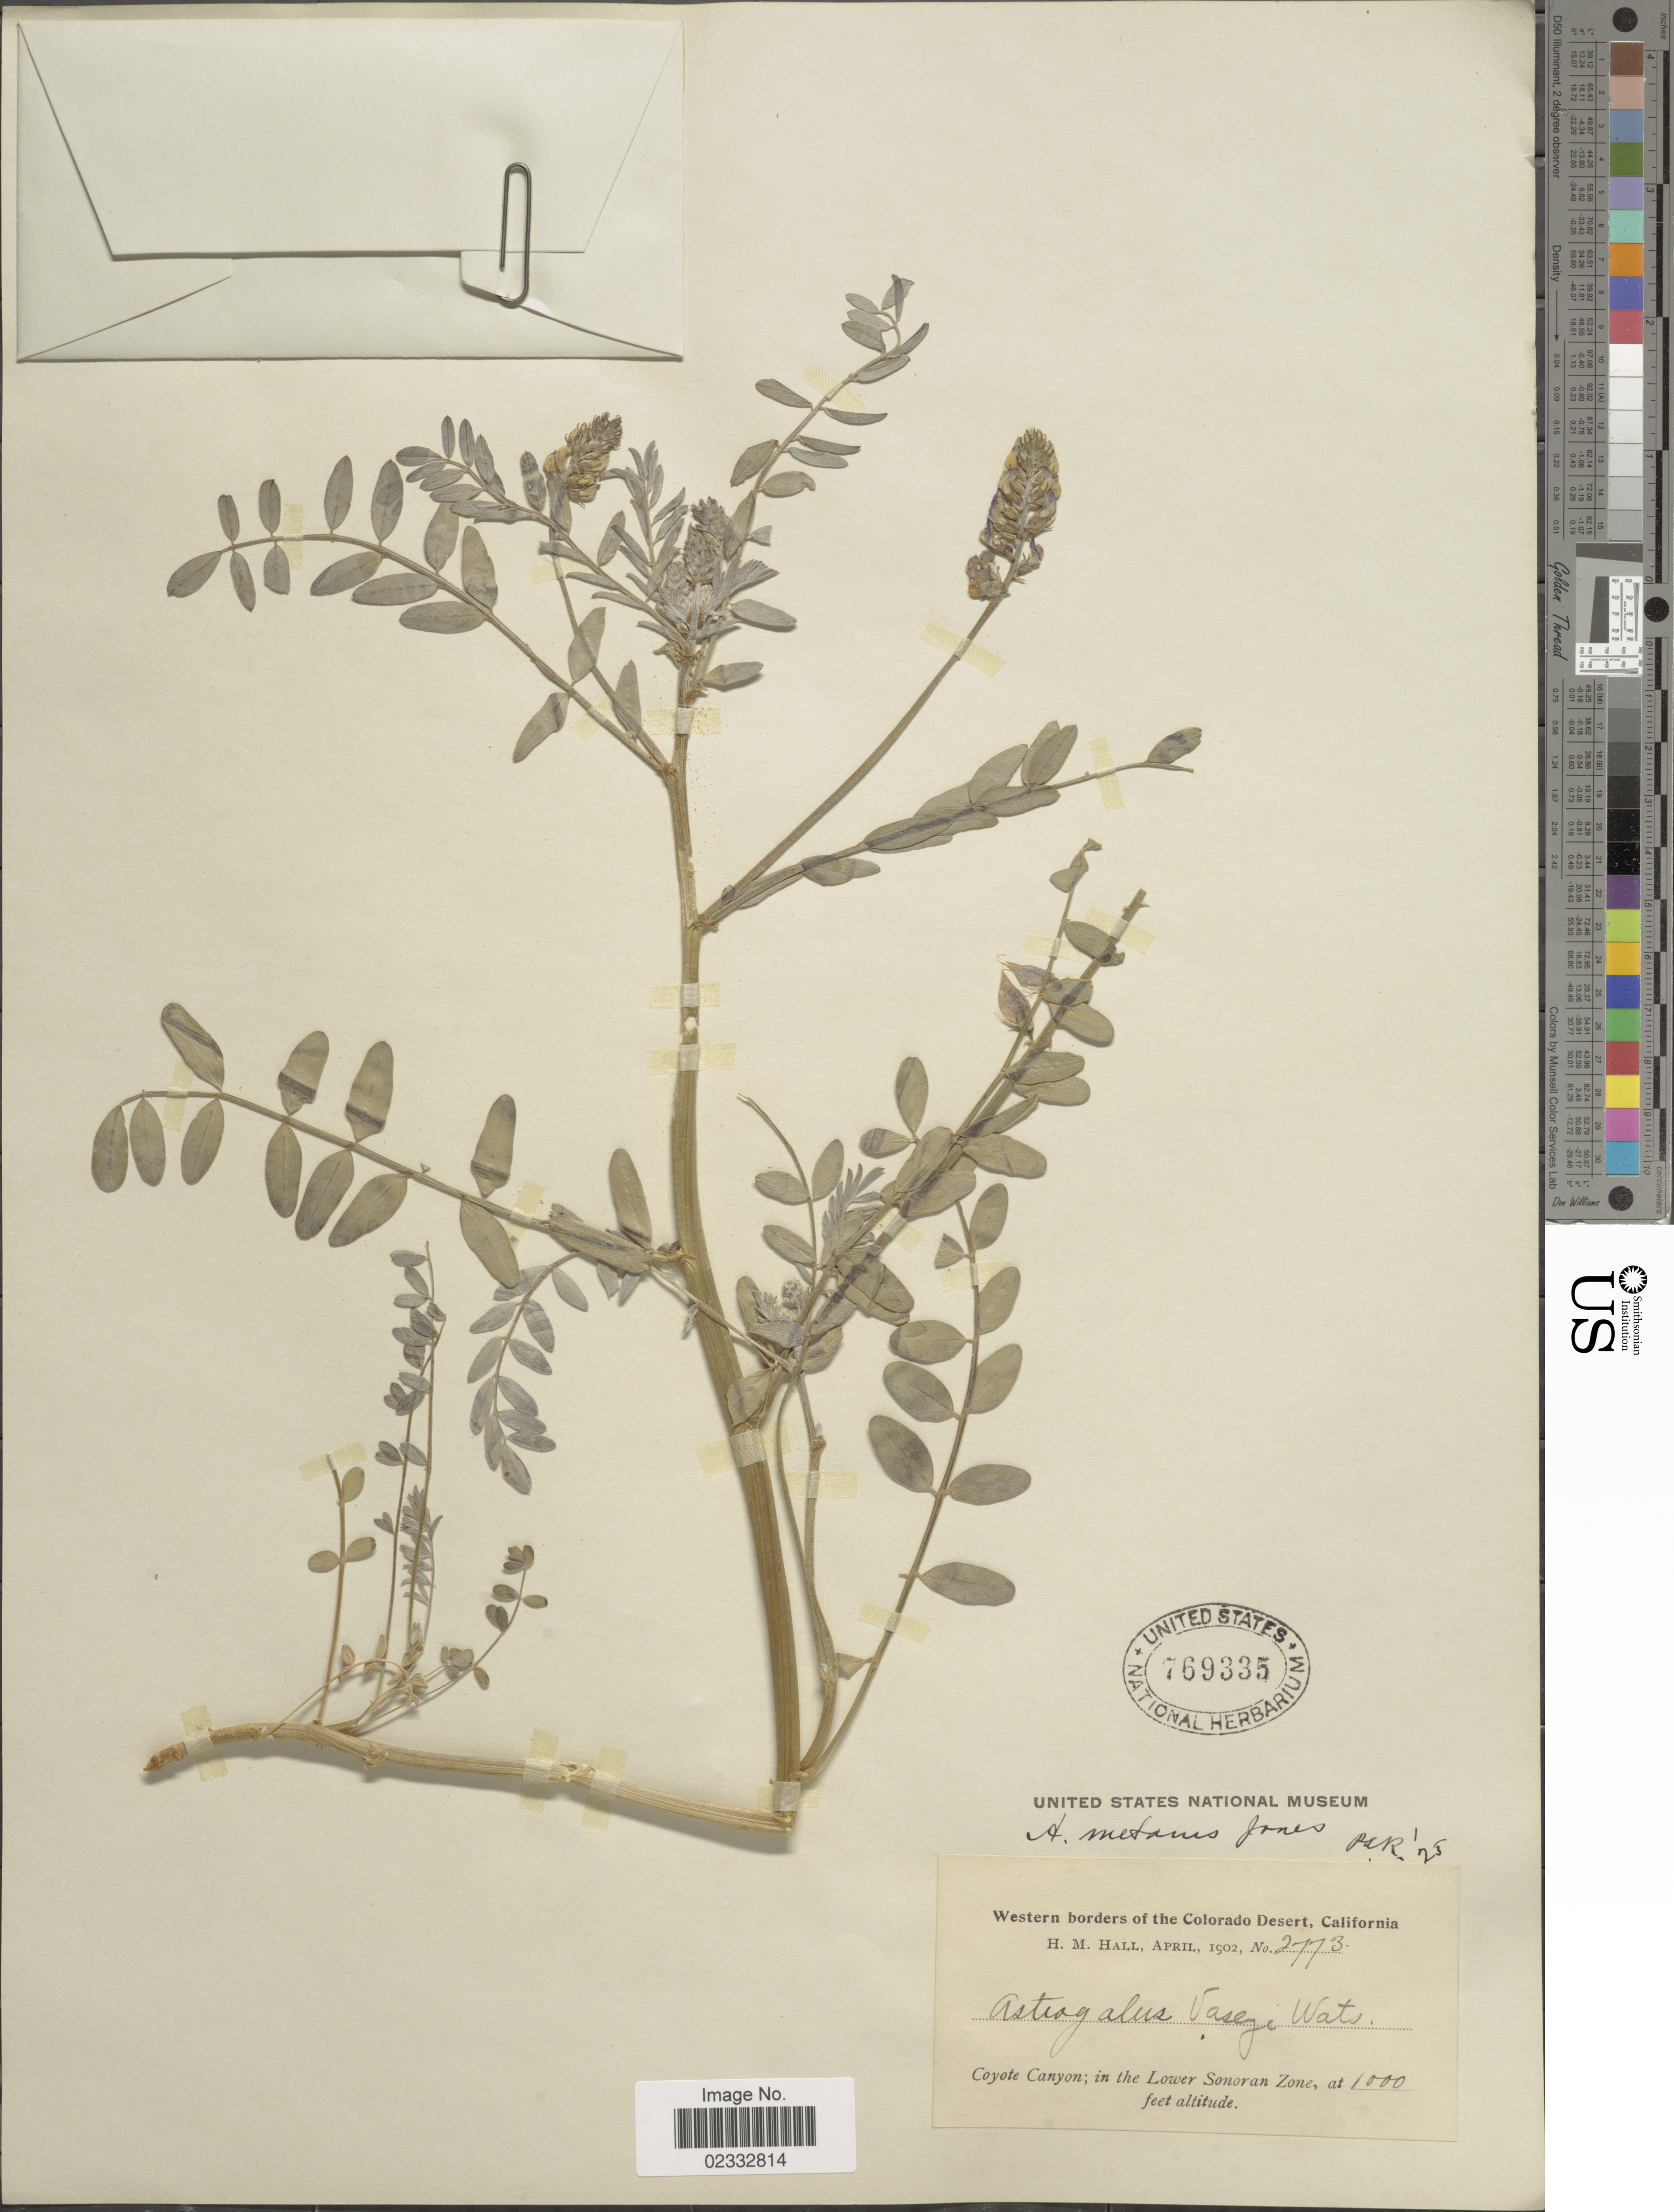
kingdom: Plantae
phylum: Tracheophyta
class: Magnoliopsida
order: Fabales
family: Fabaceae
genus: Astragalus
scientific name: Astragalus metanus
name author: M.E. Jones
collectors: H. M. Hall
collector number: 2773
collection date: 1902-04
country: United States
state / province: California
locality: Colorado Desert, Coyote Canyon; in the Lower Sonoran Zone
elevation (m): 305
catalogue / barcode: US 769335